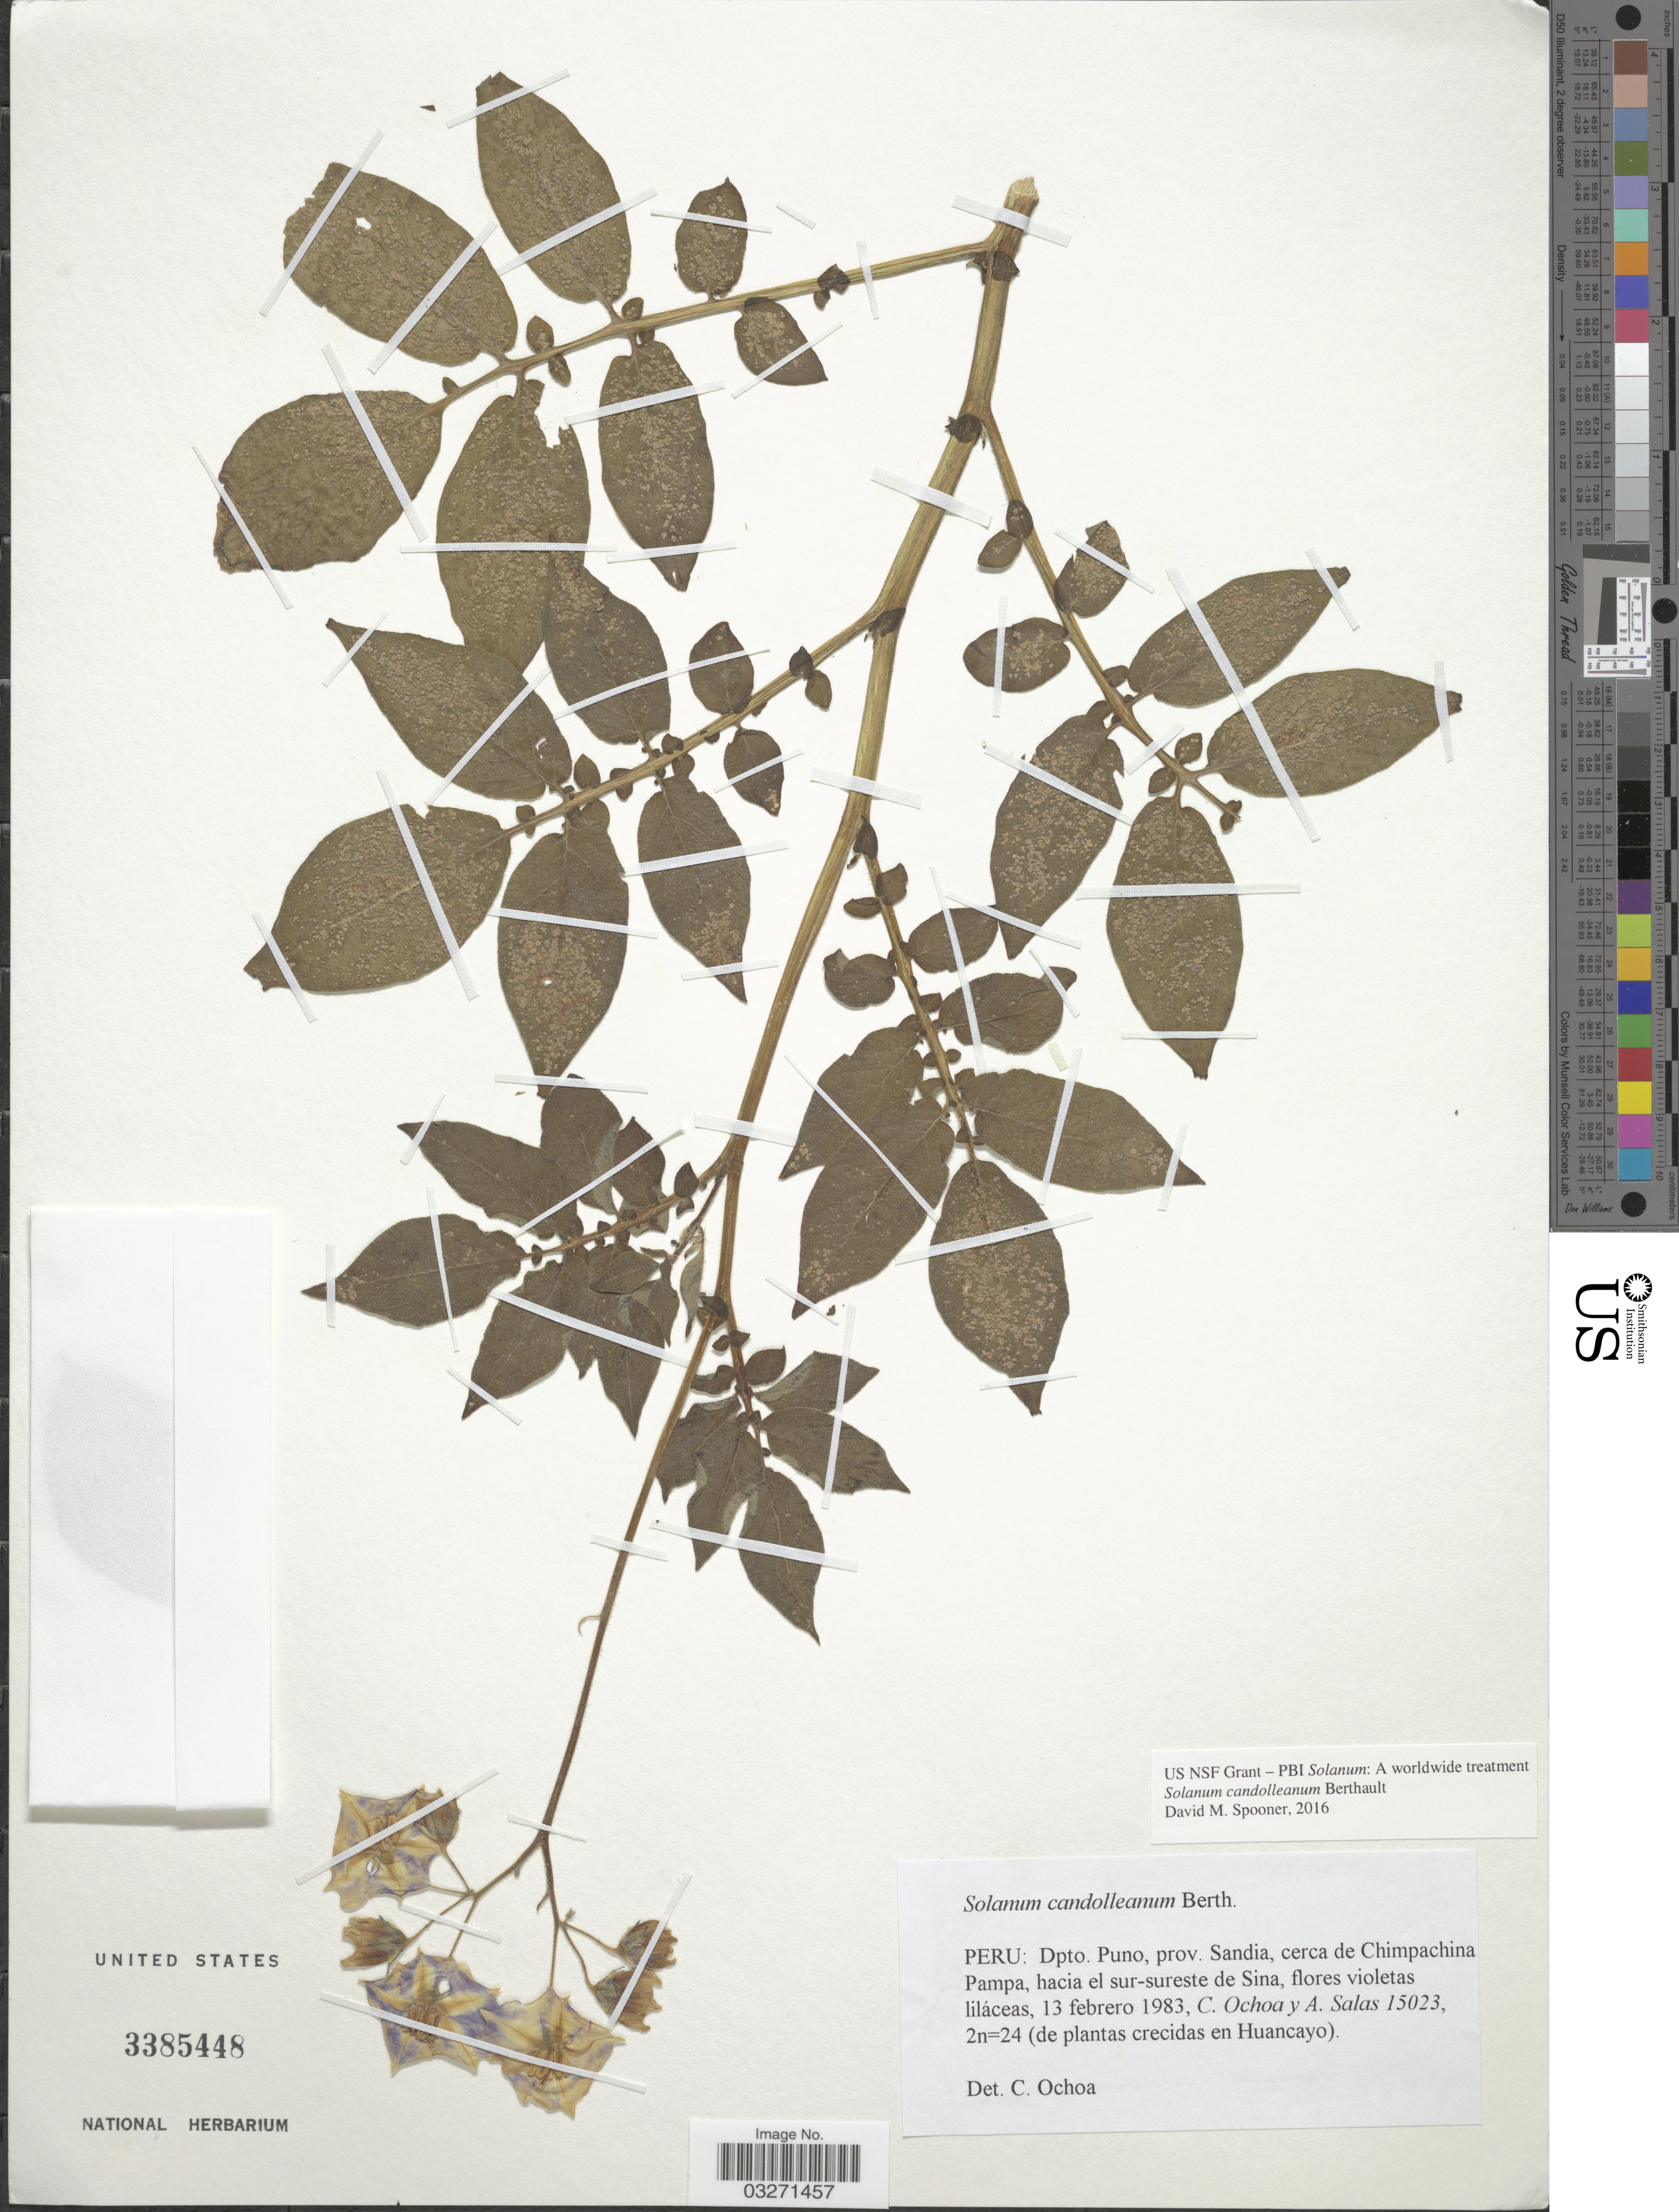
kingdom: Plantae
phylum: Tracheophyta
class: Magnoliopsida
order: Solanales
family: Solanaceae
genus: Solanum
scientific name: Solanum candolleanum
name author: Berthault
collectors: C. Ochoa & A. Salas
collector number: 15023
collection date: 1983-02-13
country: Peru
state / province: Puno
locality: Dpto. Puno, prov. Sandia, cerca de Chimpachina Pampa, hacia el sur-sureste de Sina.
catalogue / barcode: US 3385448